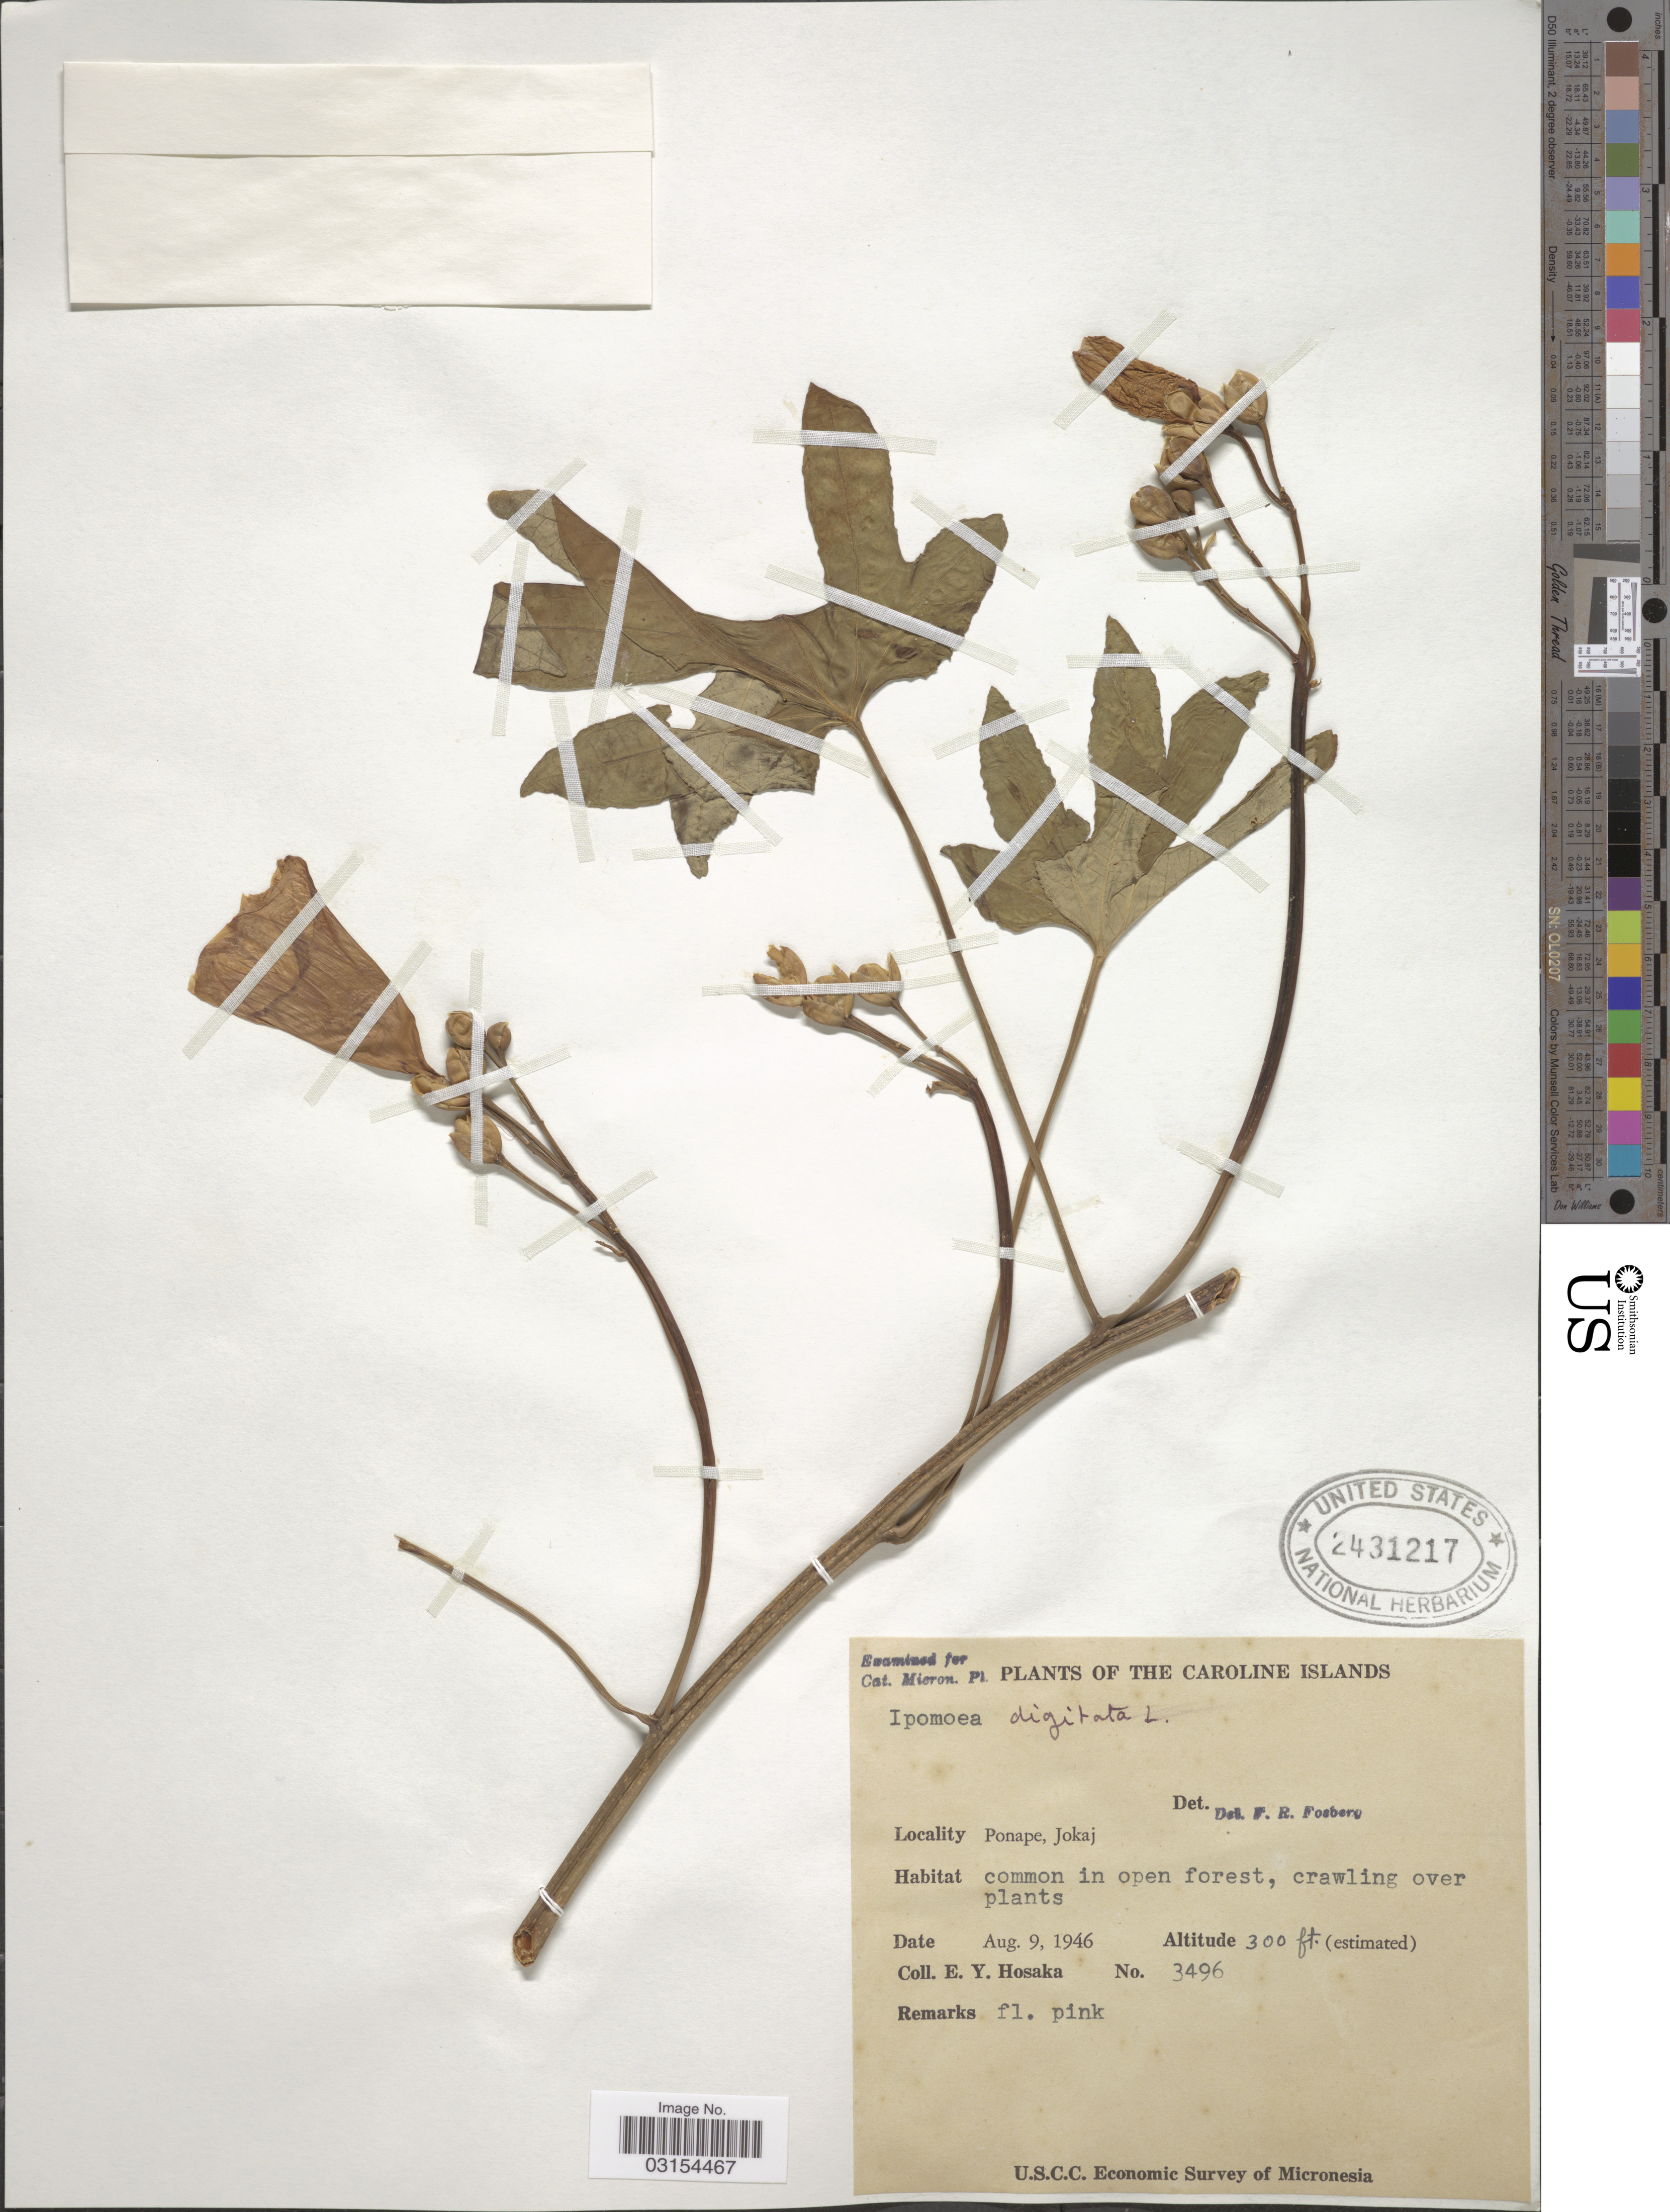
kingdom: Plantae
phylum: Tracheophyta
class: Magnoliopsida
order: Solanales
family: Convolvulaceae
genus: Ipomoea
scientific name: Ipomoea digitata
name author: L.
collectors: E. Y. Hosaka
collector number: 3496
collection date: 1946-08-09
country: Micronesia, Federated States of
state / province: Pohnpei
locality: Caroline Islands. Ponape, Jokaj.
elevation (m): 91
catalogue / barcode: US 2431217